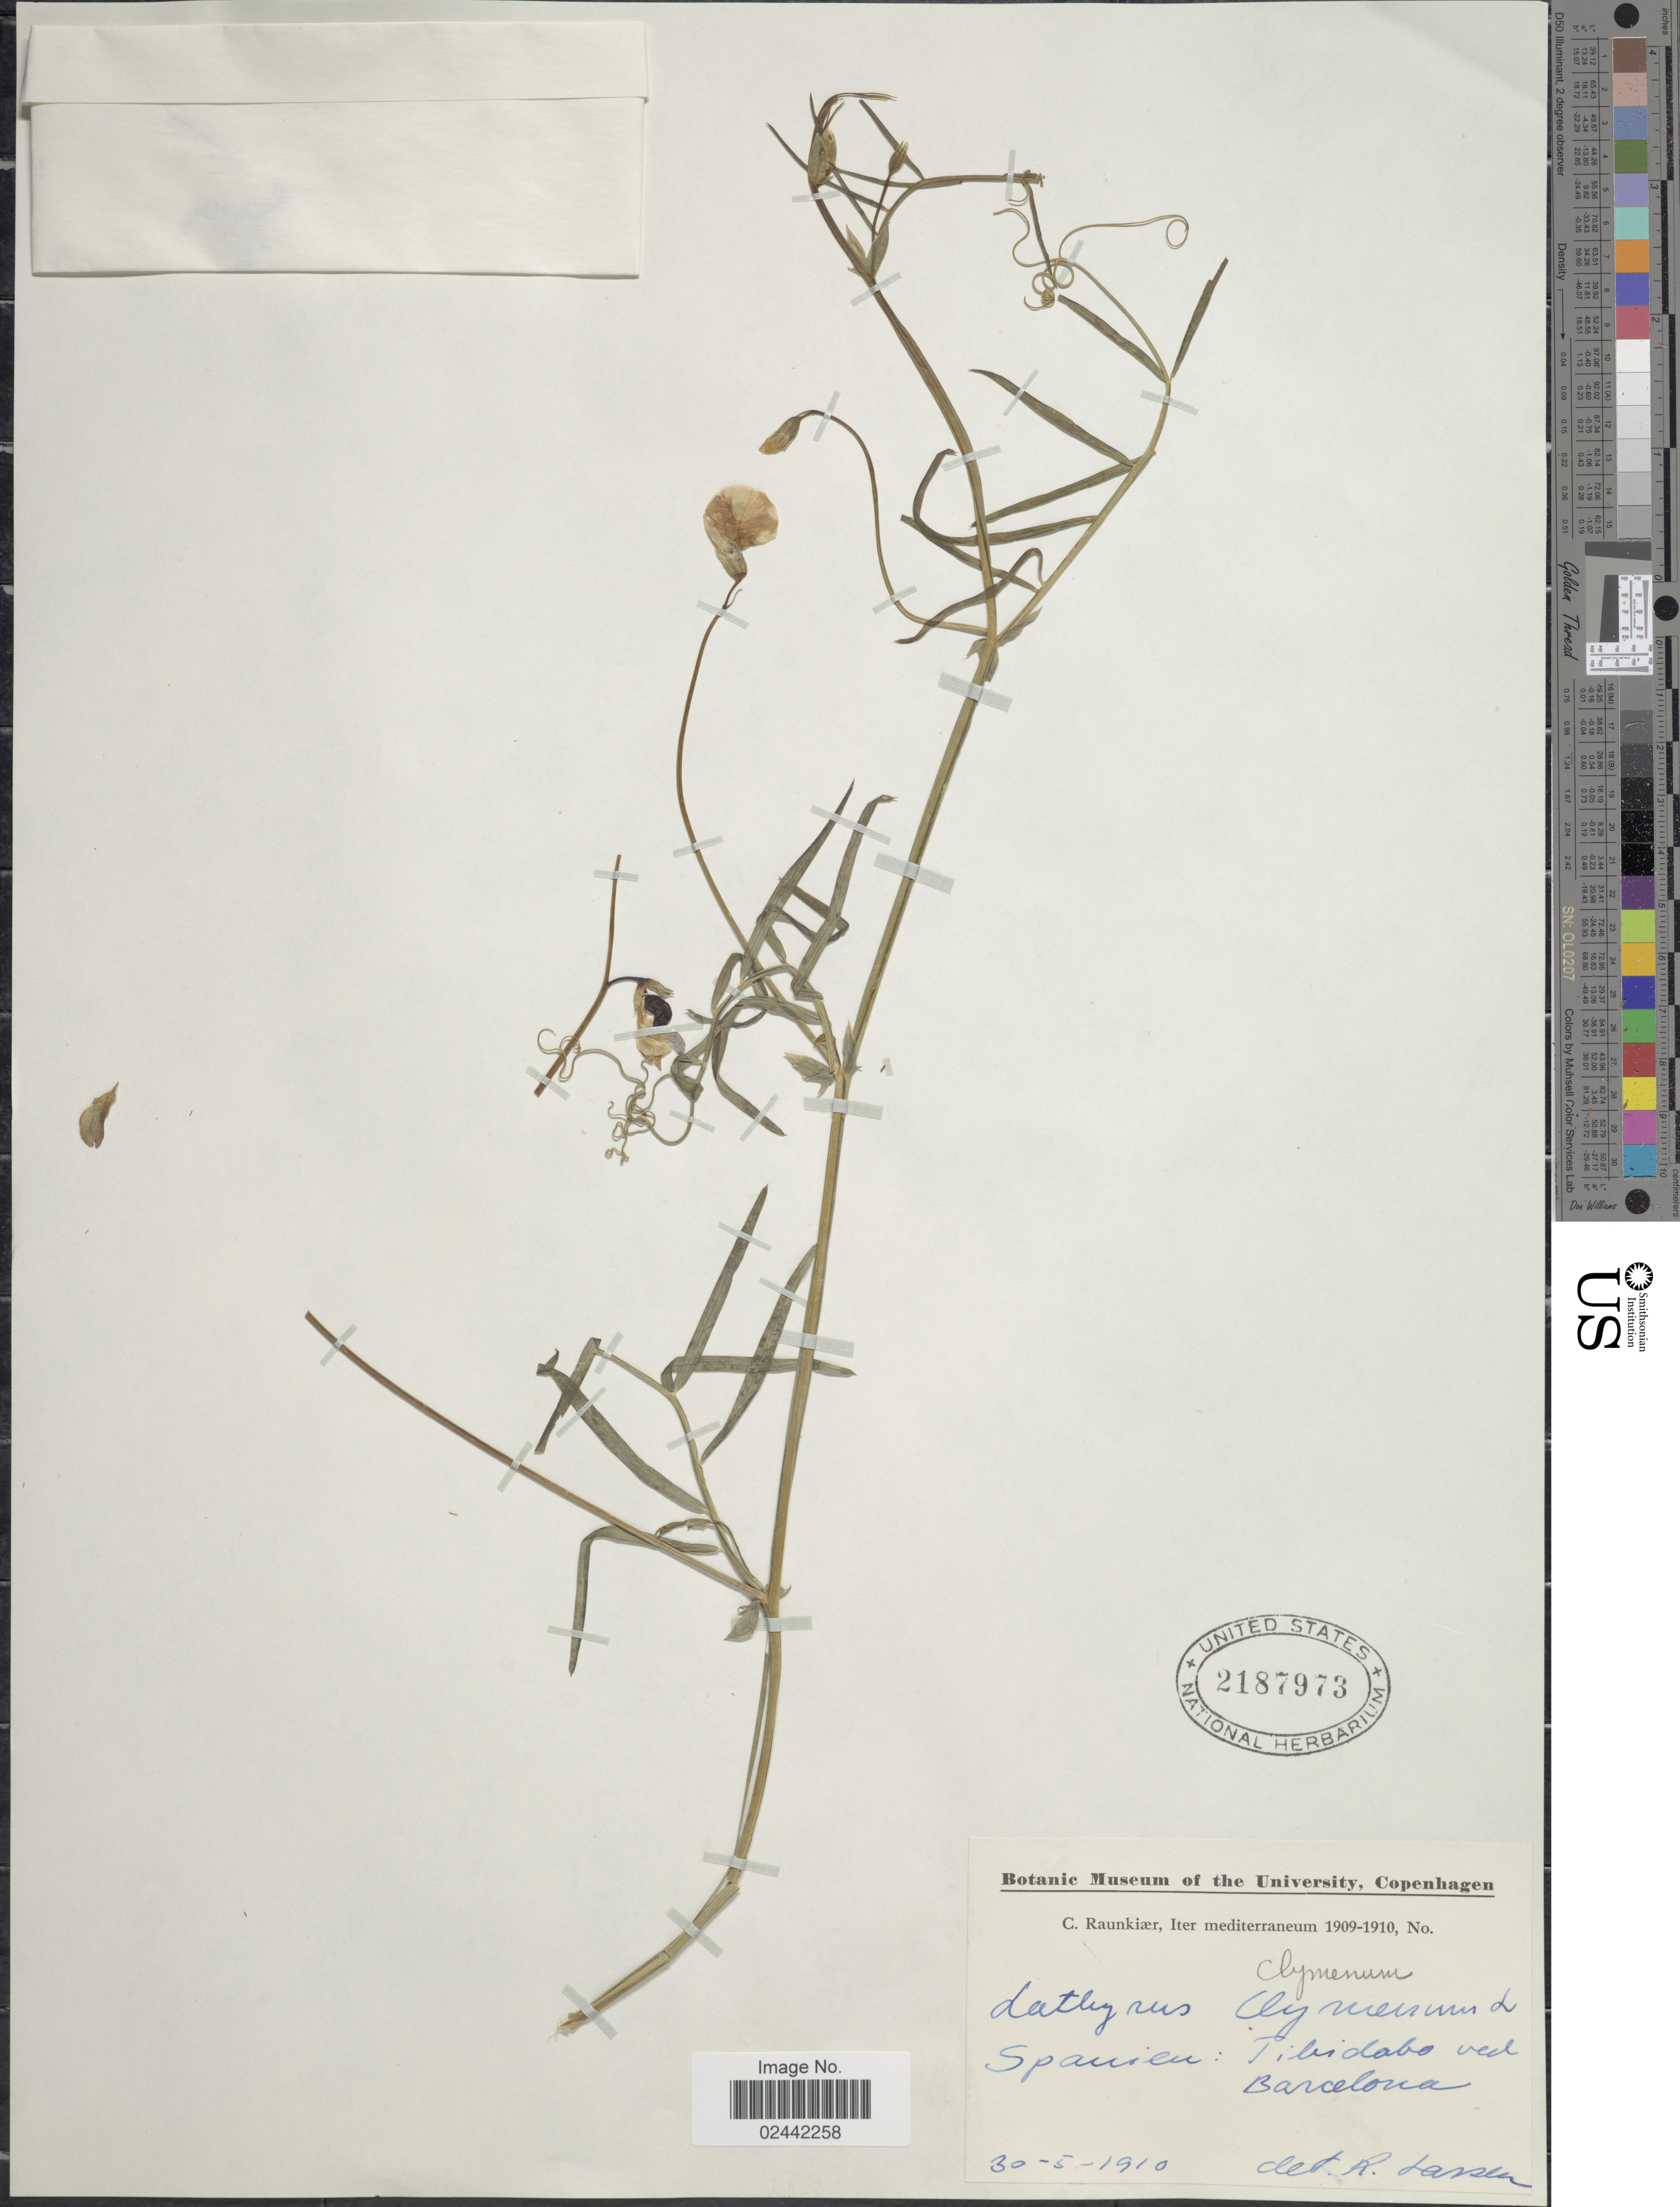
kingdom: Plantae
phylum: Tracheophyta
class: Magnoliopsida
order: Fabales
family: Fabaceae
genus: Lathyrus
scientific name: Lathyrus clymenum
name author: L.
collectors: C. C. Raunkiaer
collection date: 1910-05-30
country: Spain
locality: Spanien: Tibidabo ved Barcelona.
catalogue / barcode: US 2187973